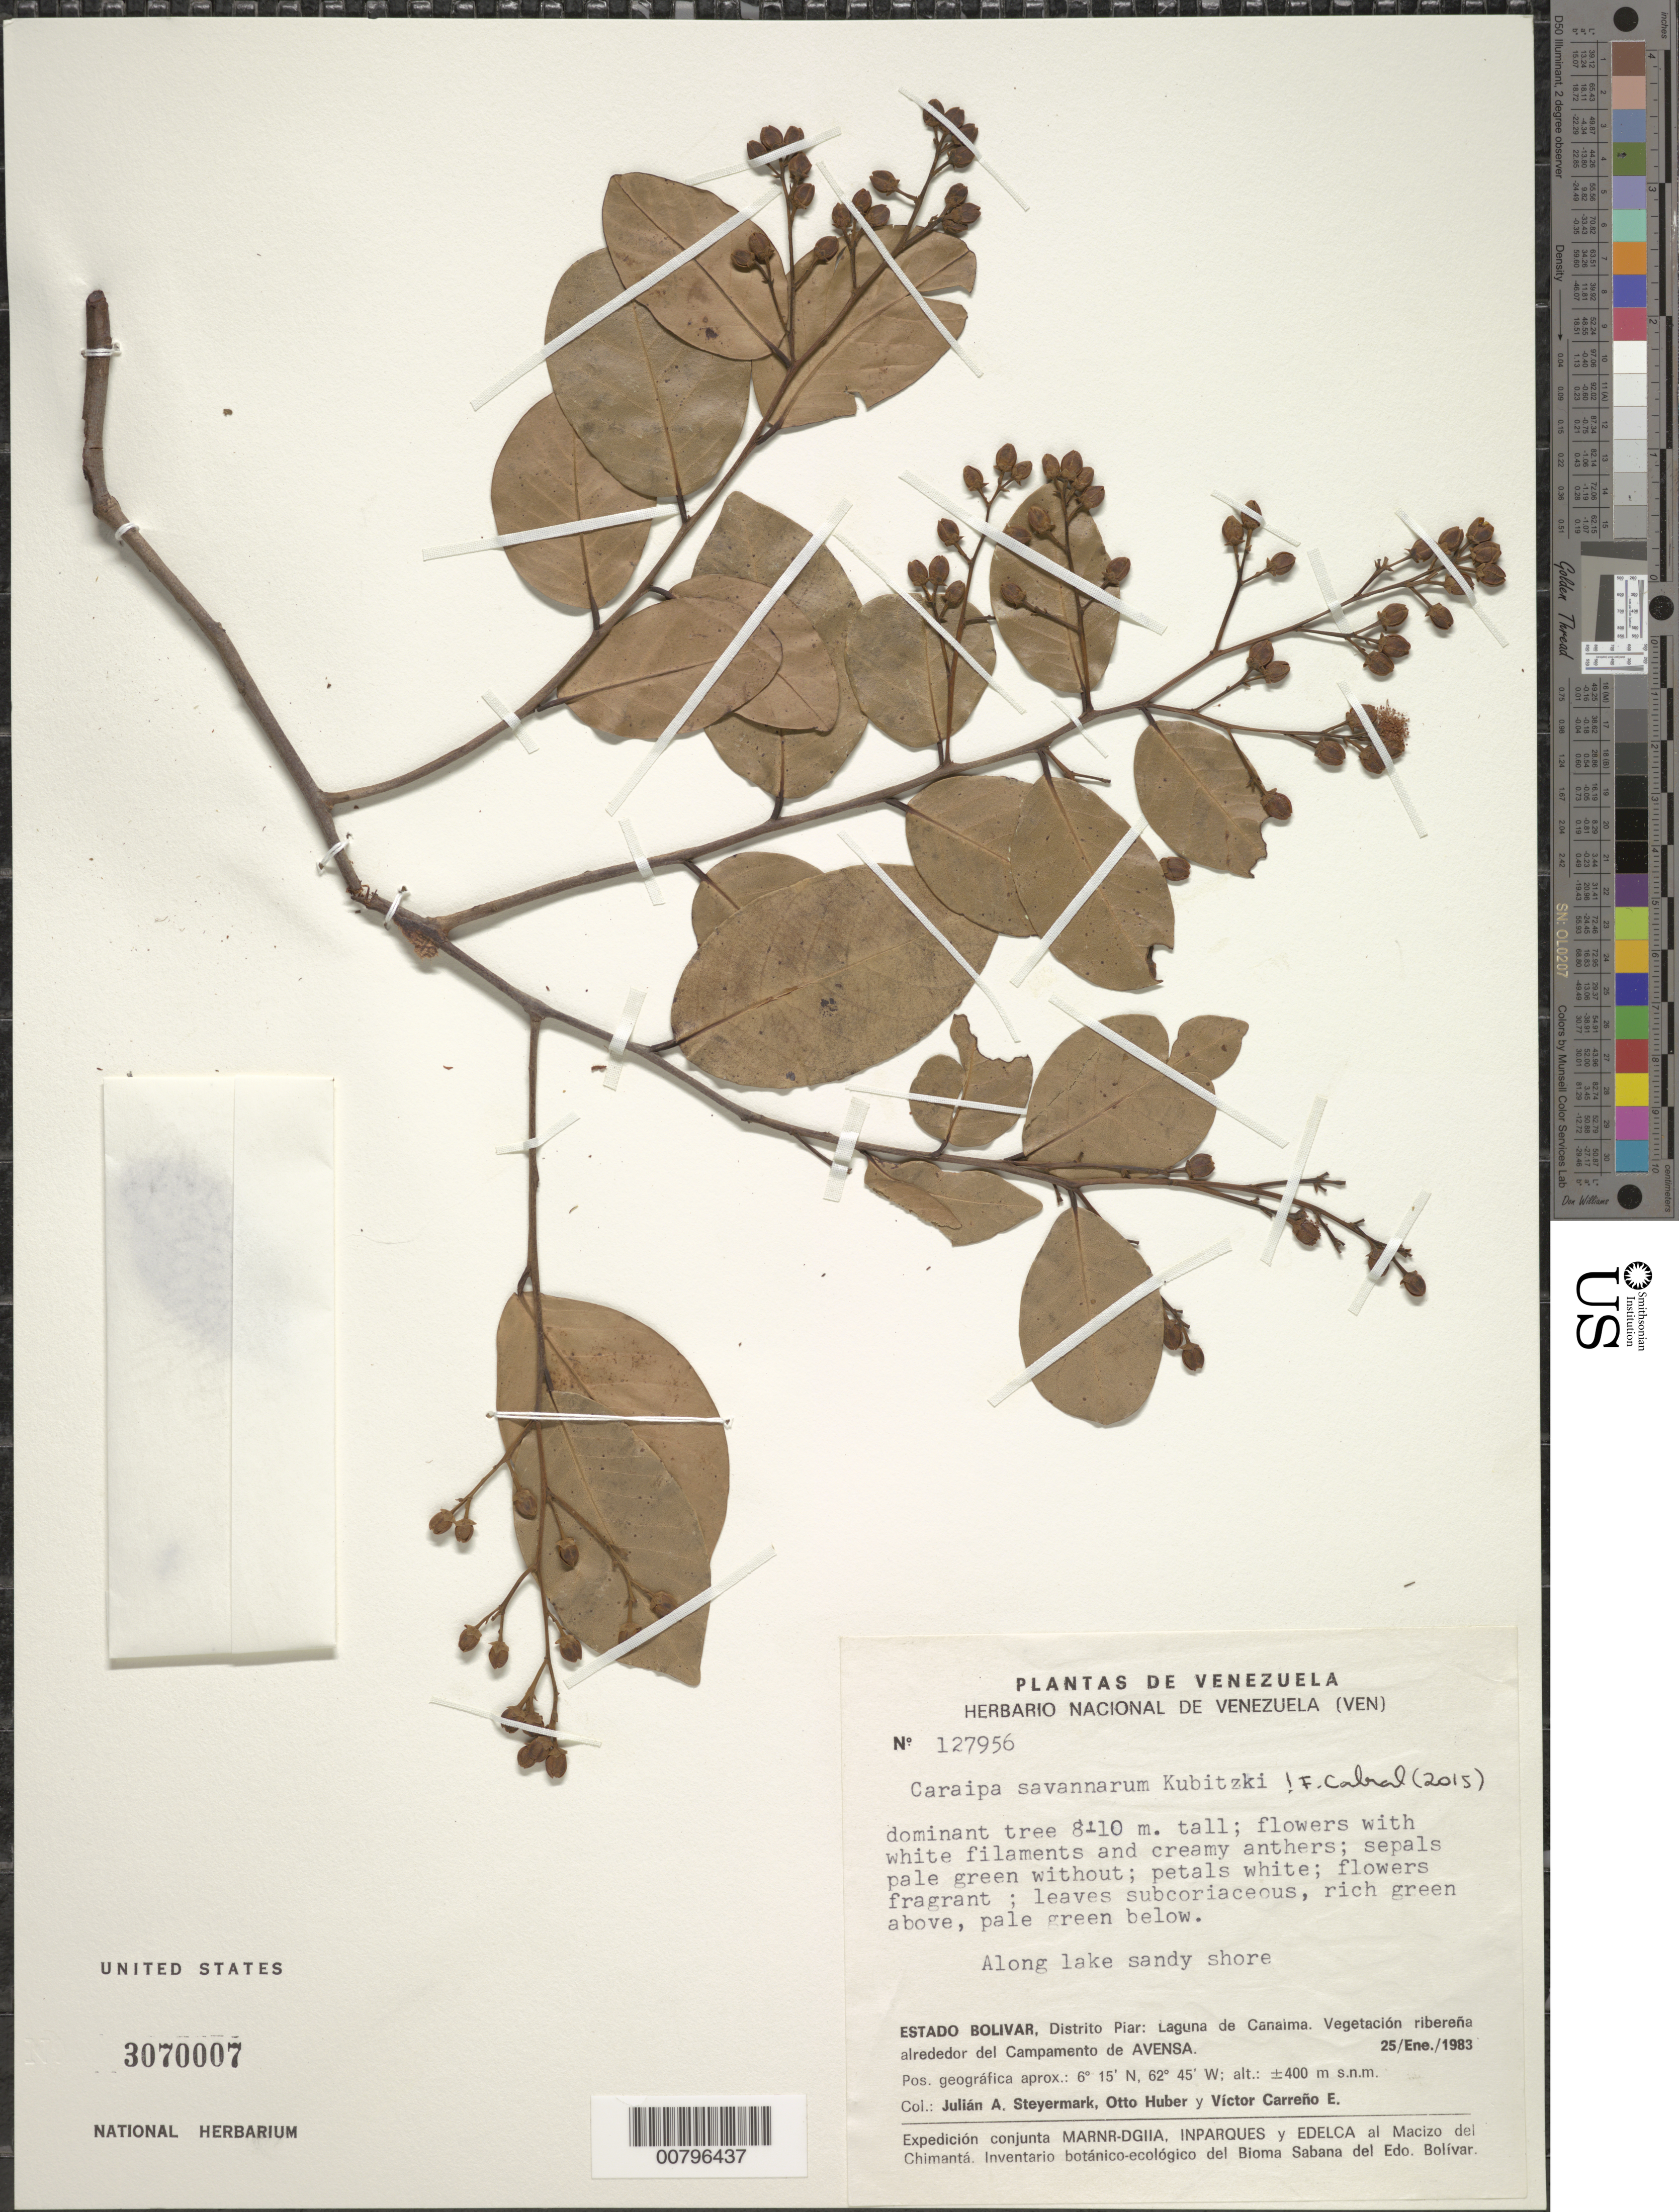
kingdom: Plantae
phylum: Tracheophyta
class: Magnoliopsida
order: Malpighiales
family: Calophyllaceae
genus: Caraipa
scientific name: Caraipa savannarum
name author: Kubitzki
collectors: J. Steyermark, O. Huber & V. Carreño E.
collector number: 127956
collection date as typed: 25-Jan-83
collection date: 1983-01-25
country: Venezuela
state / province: Bolívar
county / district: Piar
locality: Laguna de Canaima, Campamento de AVENSA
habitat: Riverine vegetation, along sandy lake shore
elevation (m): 400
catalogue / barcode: US 3070007